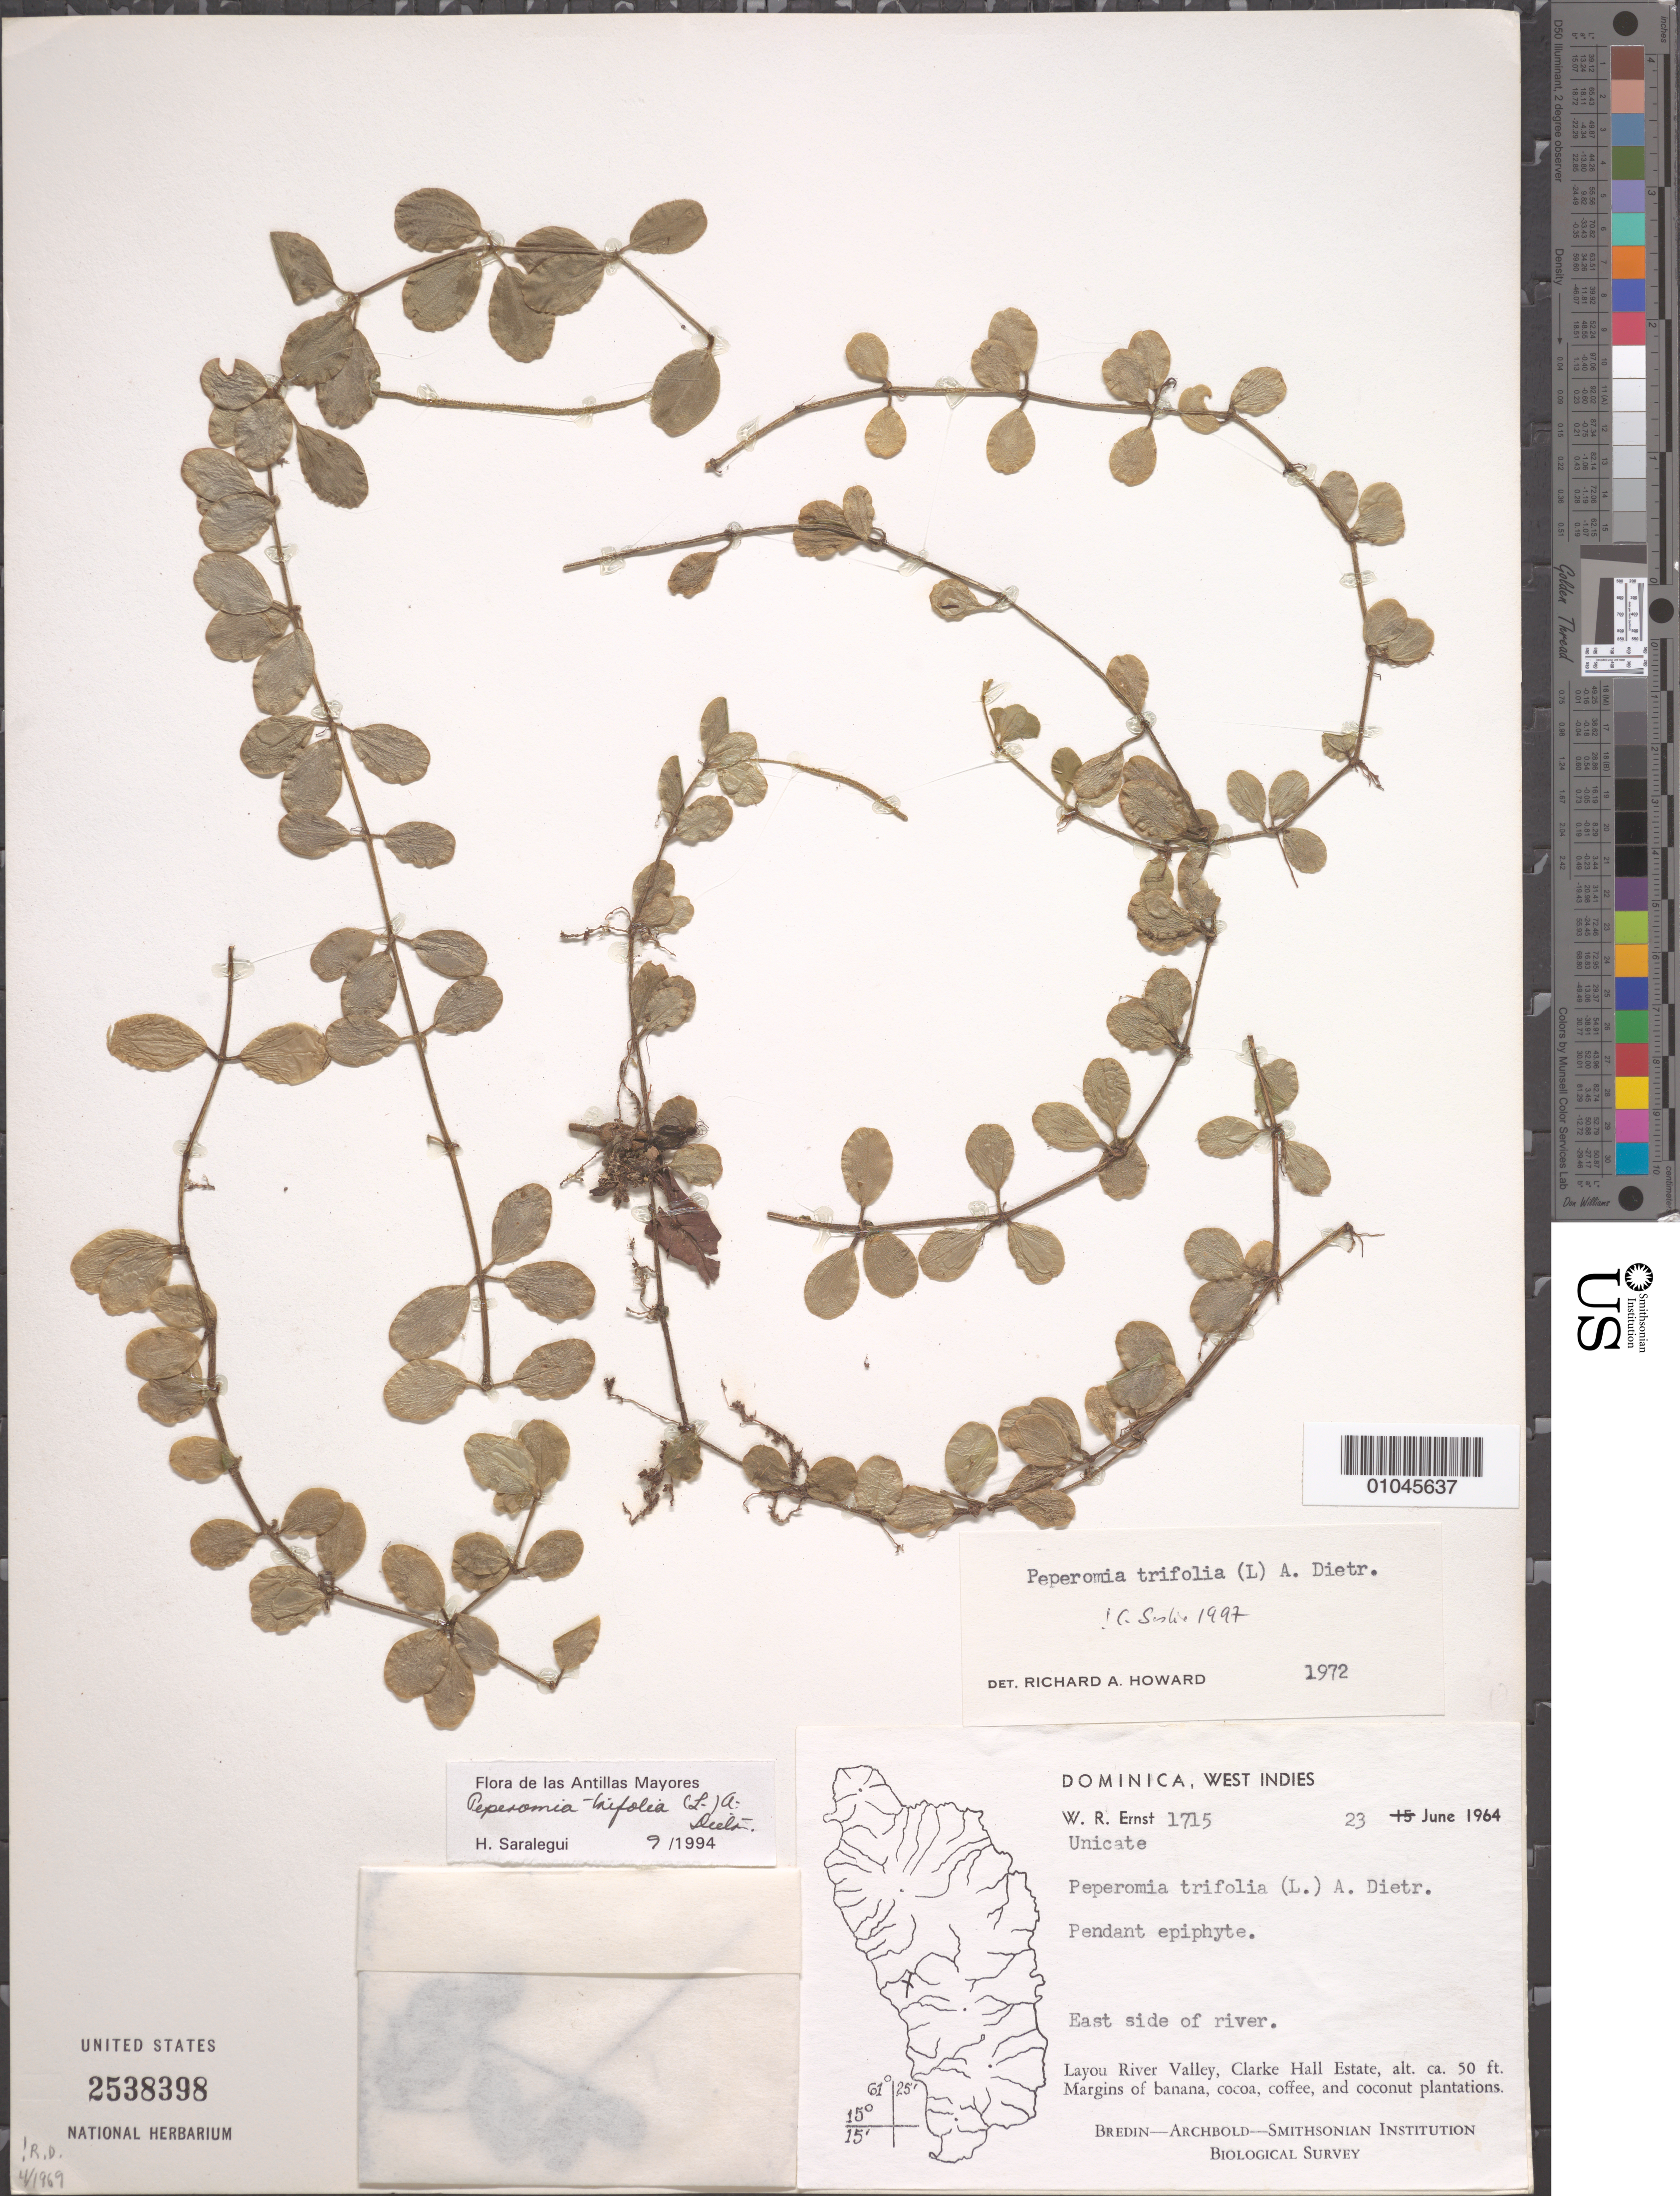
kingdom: Plantae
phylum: Tracheophyta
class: Magnoliopsida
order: Piperales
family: Piperaceae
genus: Peperomia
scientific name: Peperomia trifolia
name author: (L.) A. Dietr.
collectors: W. R. Ernst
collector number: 1715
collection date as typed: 23 Jun 1964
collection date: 1964-06-23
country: Dominica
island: Dominica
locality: East side of river. Layou River Valley, Clarke Hall Estate. Margins of banana, cocoa, coffee, and coconut plantations.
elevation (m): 15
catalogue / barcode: US 2538398